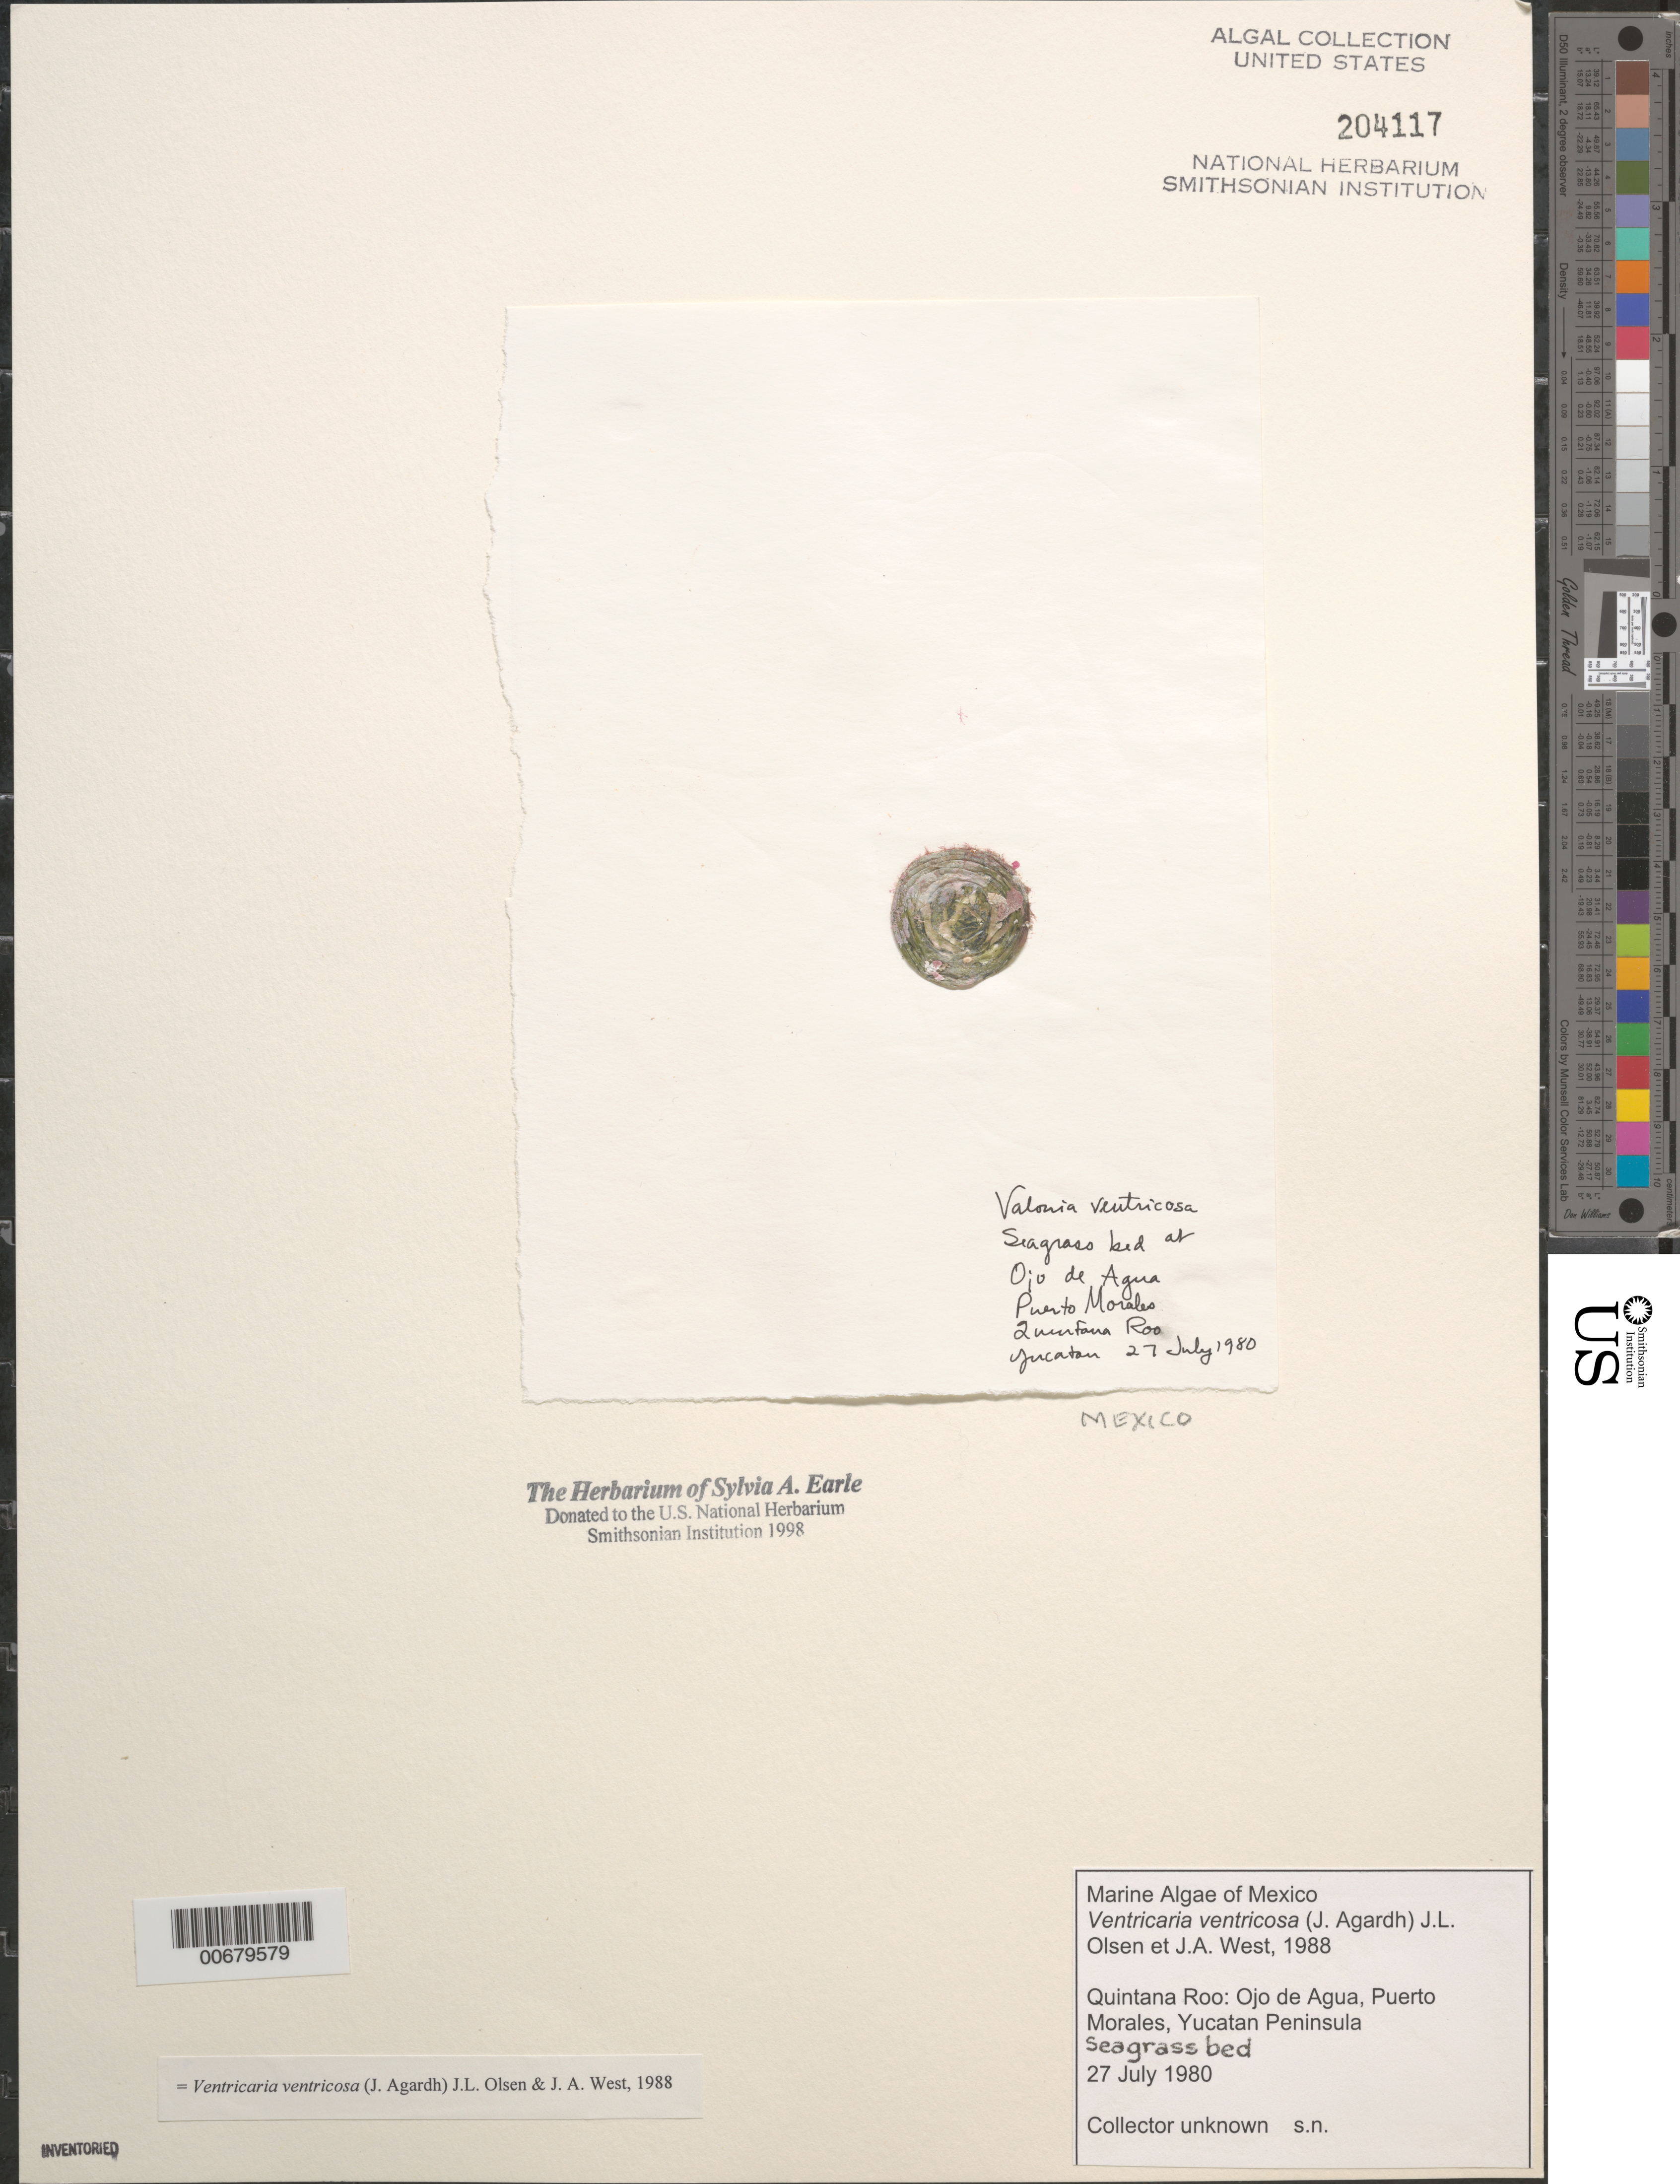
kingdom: Plantae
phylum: Chlorophyta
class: Ulvophyceae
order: Siphonocladales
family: Valoniaceae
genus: Valonia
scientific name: Valonia ventricosa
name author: J. Agardh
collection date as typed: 27 Jul 1980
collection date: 1980-07-27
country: Mexico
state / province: Quintana Roo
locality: Ojo de Agua, Puerto Morales, Yucatan Peninsula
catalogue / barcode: US 204117